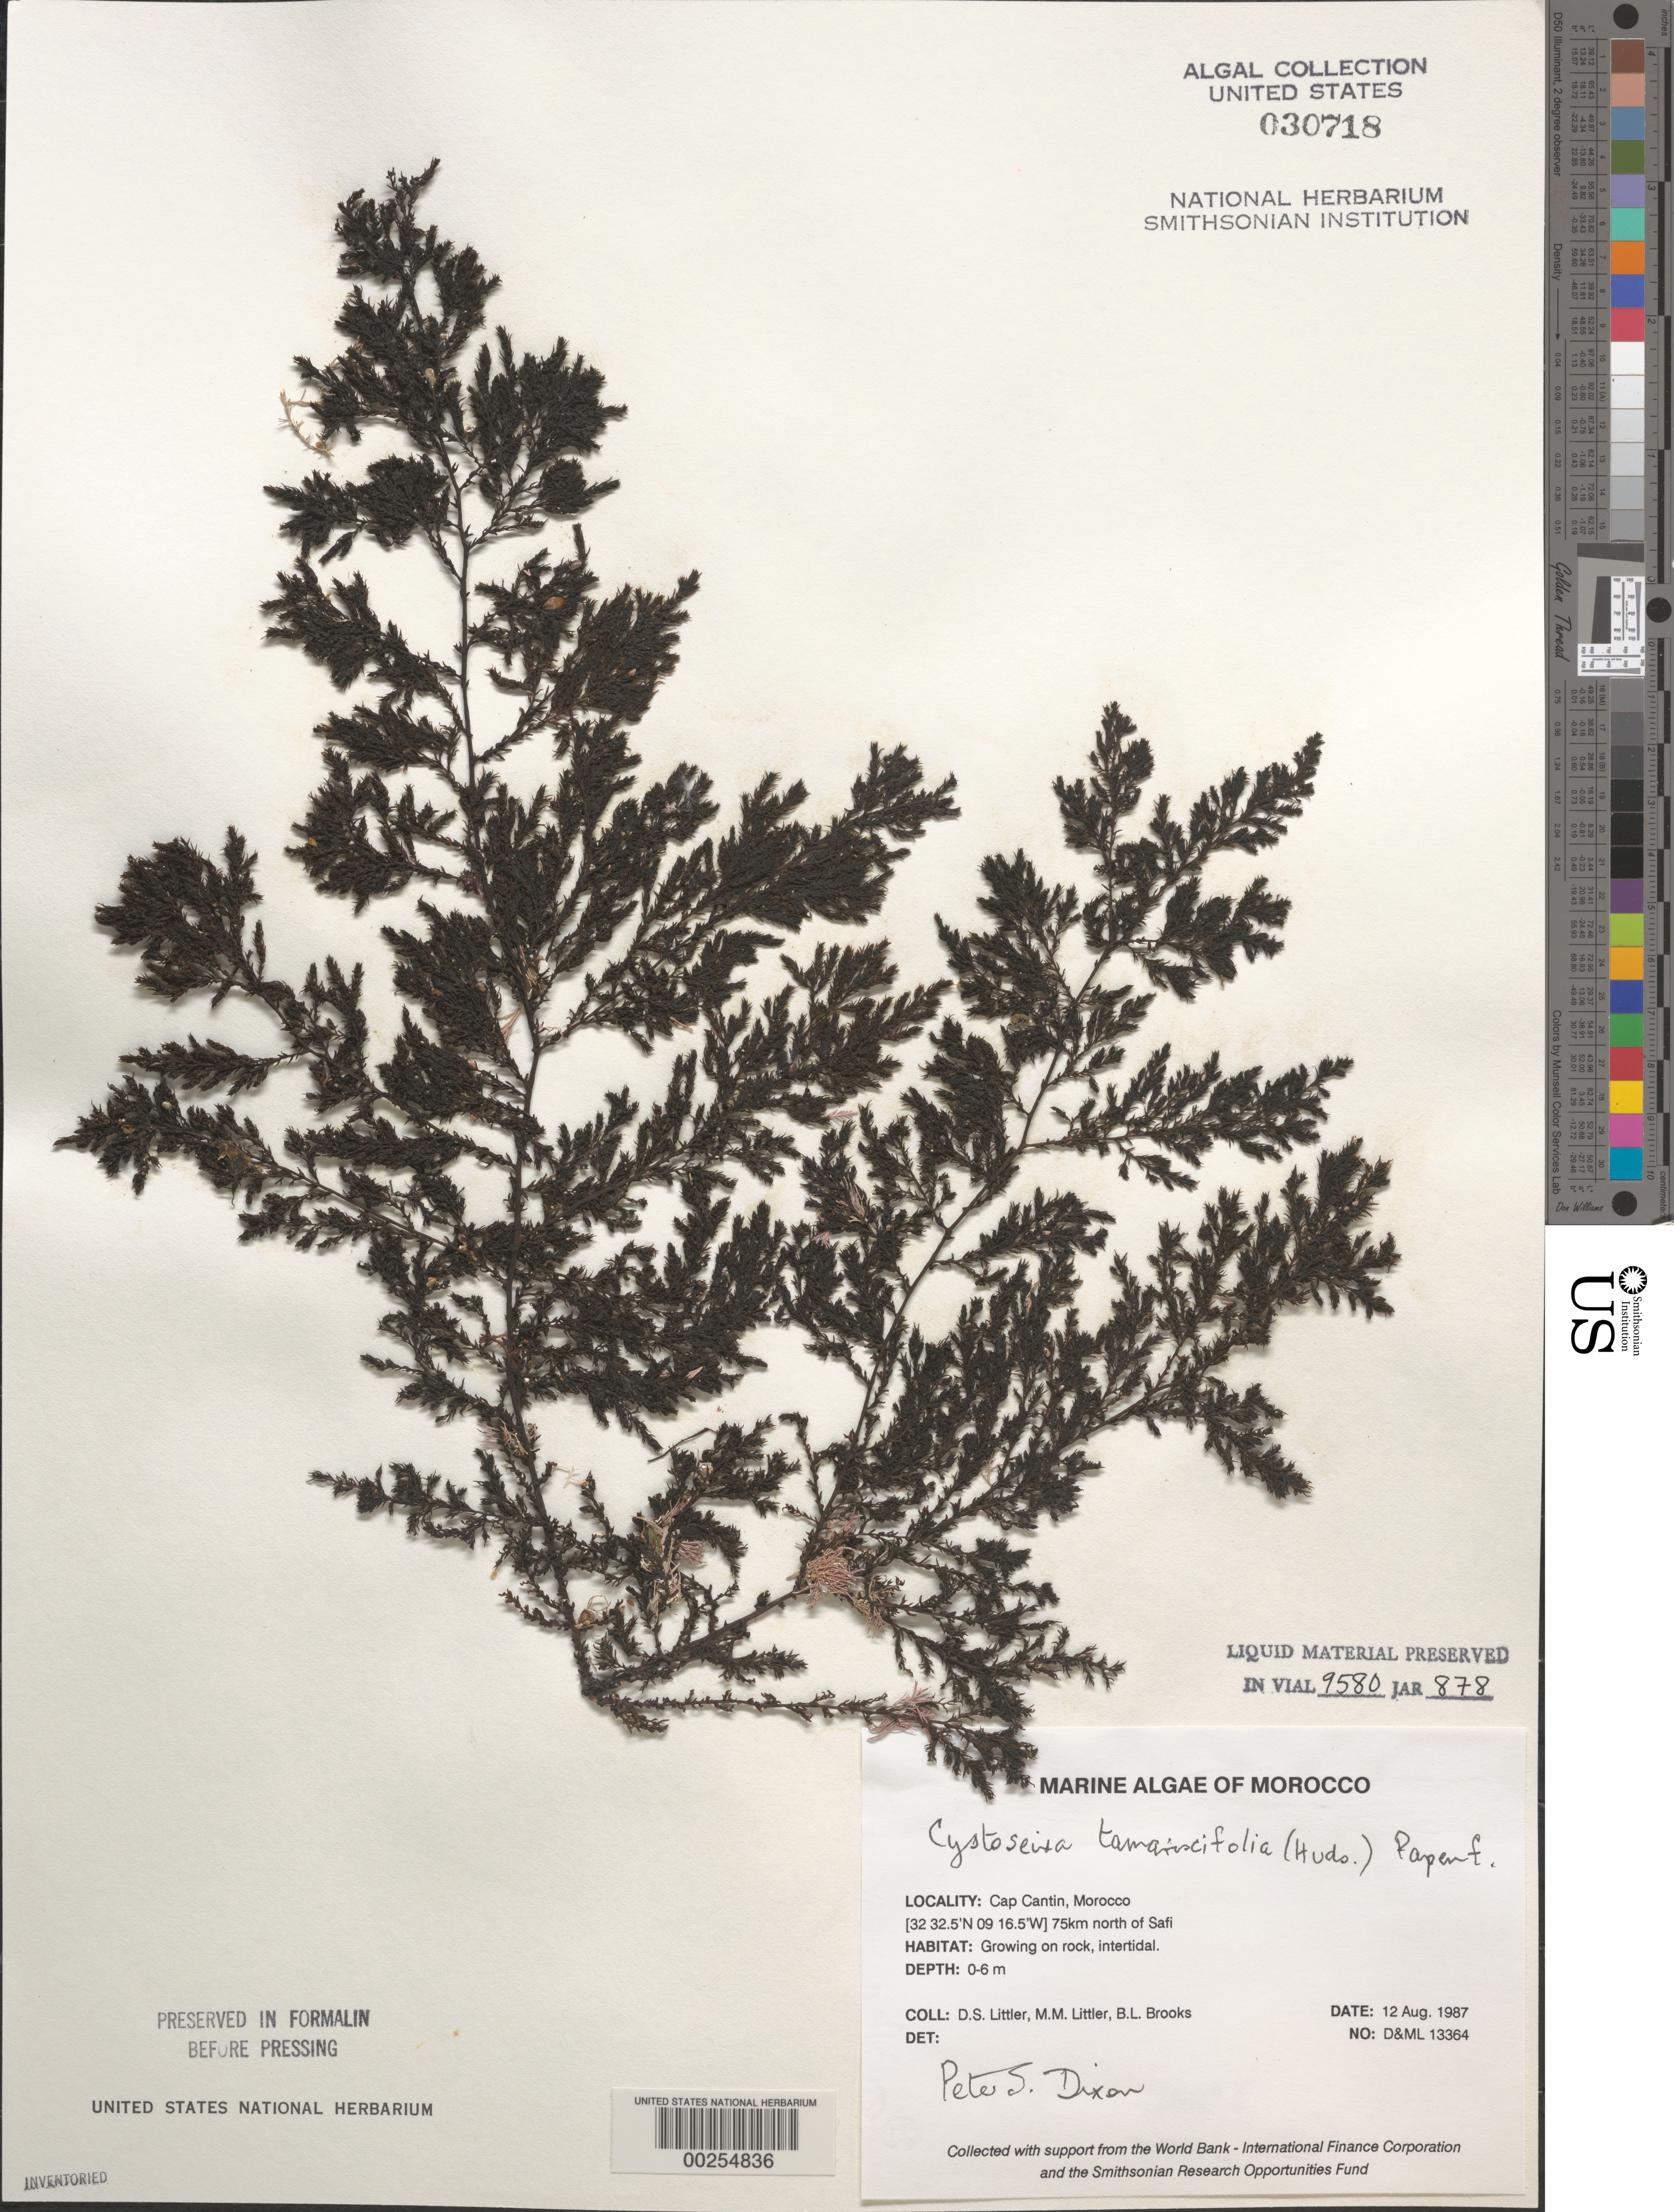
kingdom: Chromista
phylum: Ochrophyta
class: Phaeophyceae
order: Fucales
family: Sargassaceae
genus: Cystoseira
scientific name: Cystoseira tamariscifolia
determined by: Dixon, P. S.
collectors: D. S. Littler, M. M. Littler & B. Brooks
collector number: D&ML 13364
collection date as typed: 12 Aug 1987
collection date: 1987-08-12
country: Morocco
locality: Cap Cantin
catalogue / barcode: US 30718